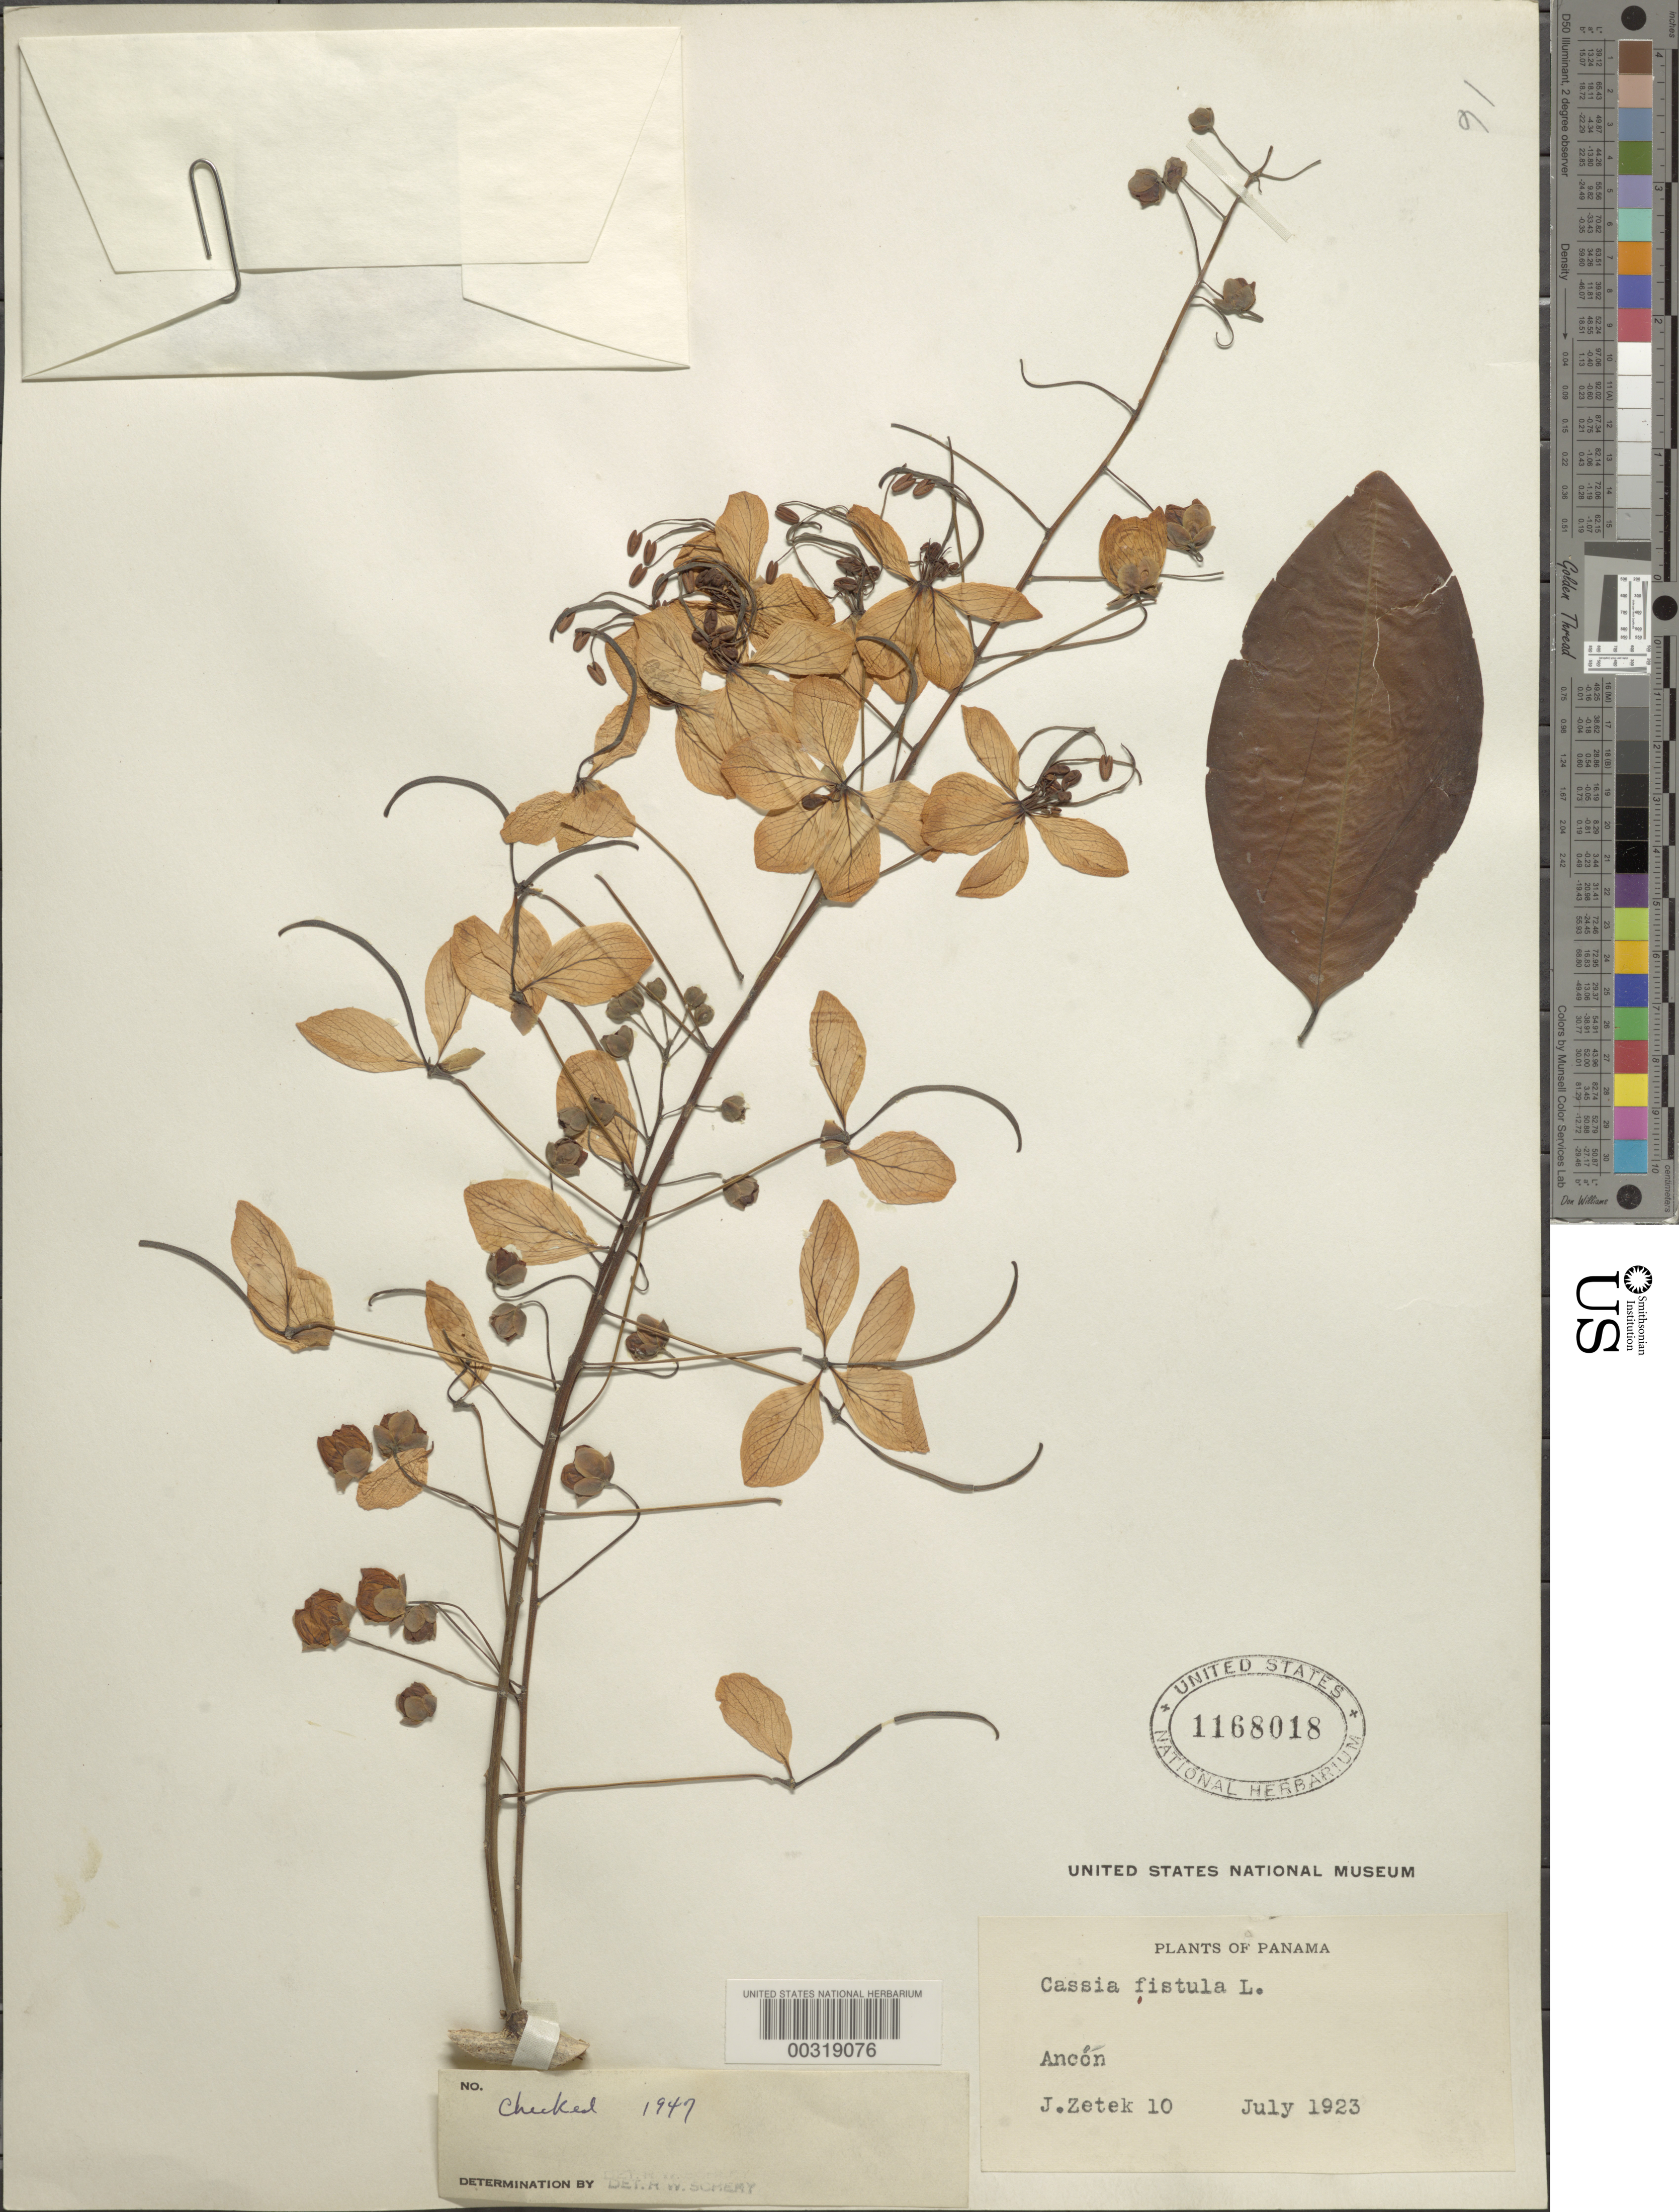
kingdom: Plantae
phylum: Tracheophyta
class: Magnoliopsida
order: Fabales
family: Fabaceae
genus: Cassia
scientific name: Cassia fistula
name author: L.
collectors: J. Zetek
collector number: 10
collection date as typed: Jul 1923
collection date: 1923-07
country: Panama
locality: Ancon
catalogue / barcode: US 1168018